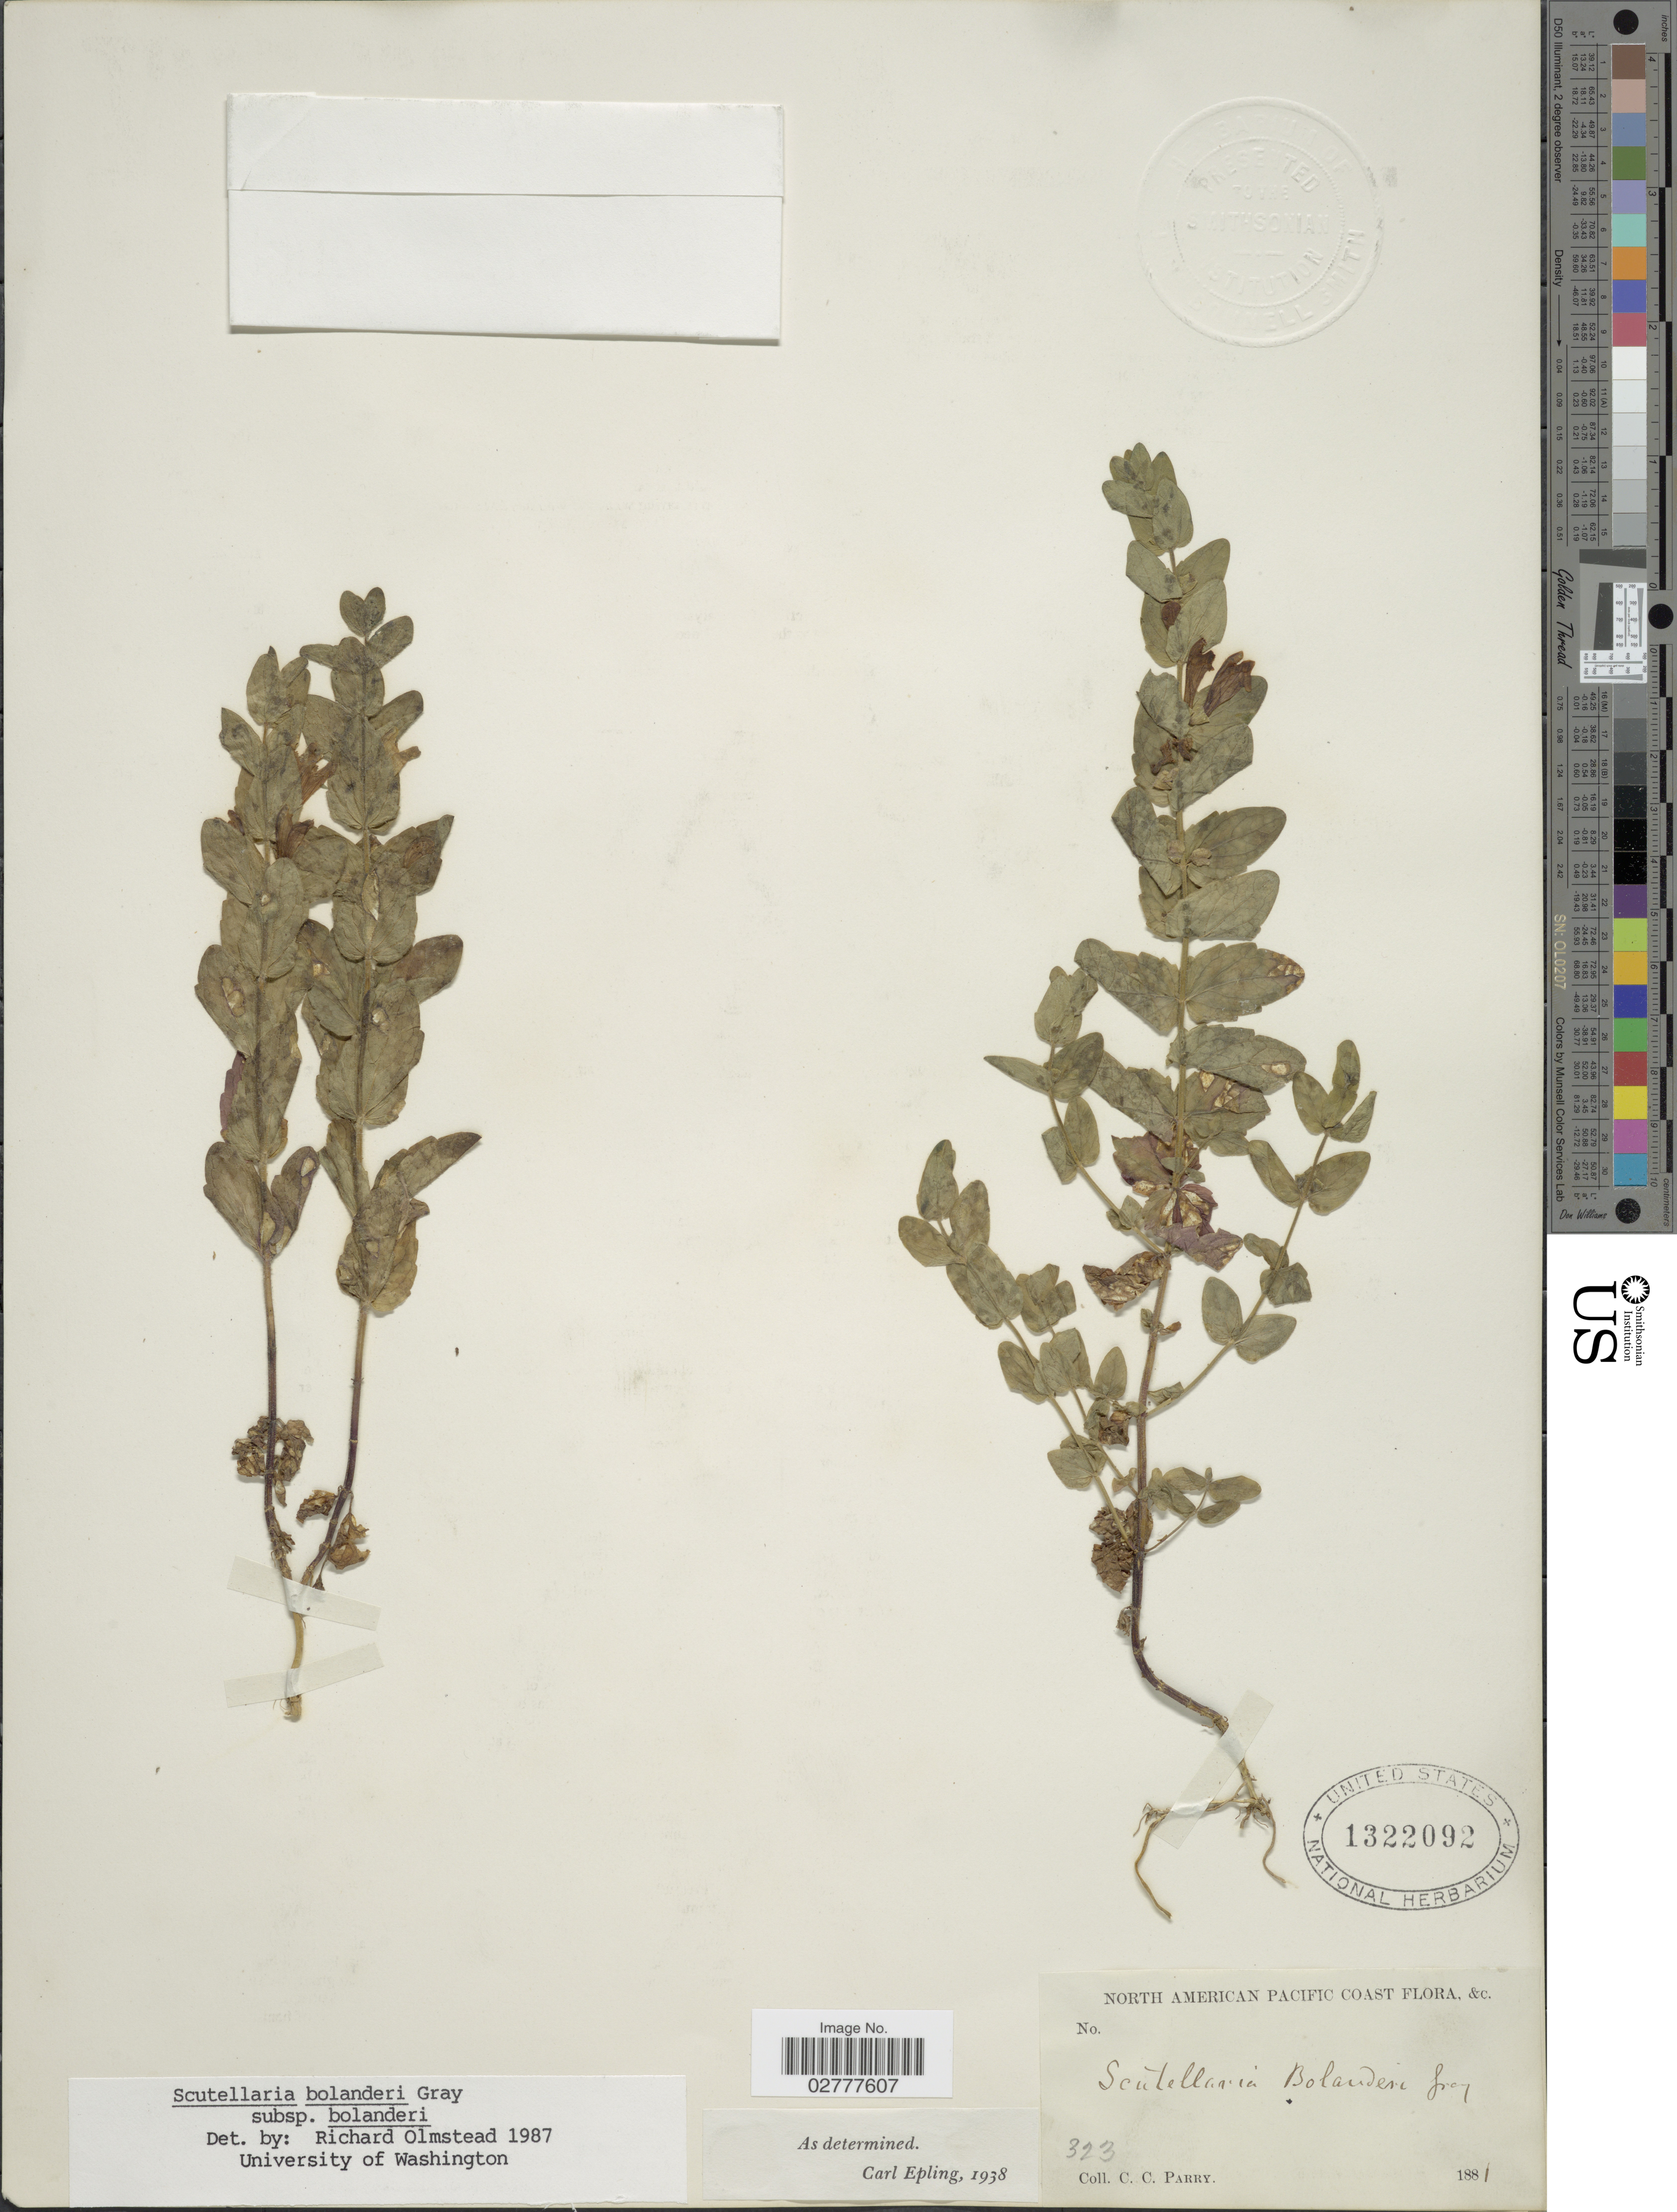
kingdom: Plantae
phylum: Tracheophyta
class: Magnoliopsida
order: Lamiales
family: Lamiaceae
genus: Scutellaria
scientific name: Scutellaria bolanderi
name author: A. Gray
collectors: C. C. Parry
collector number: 3231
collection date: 1881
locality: North American Pacific Coast.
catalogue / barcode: US 1322092